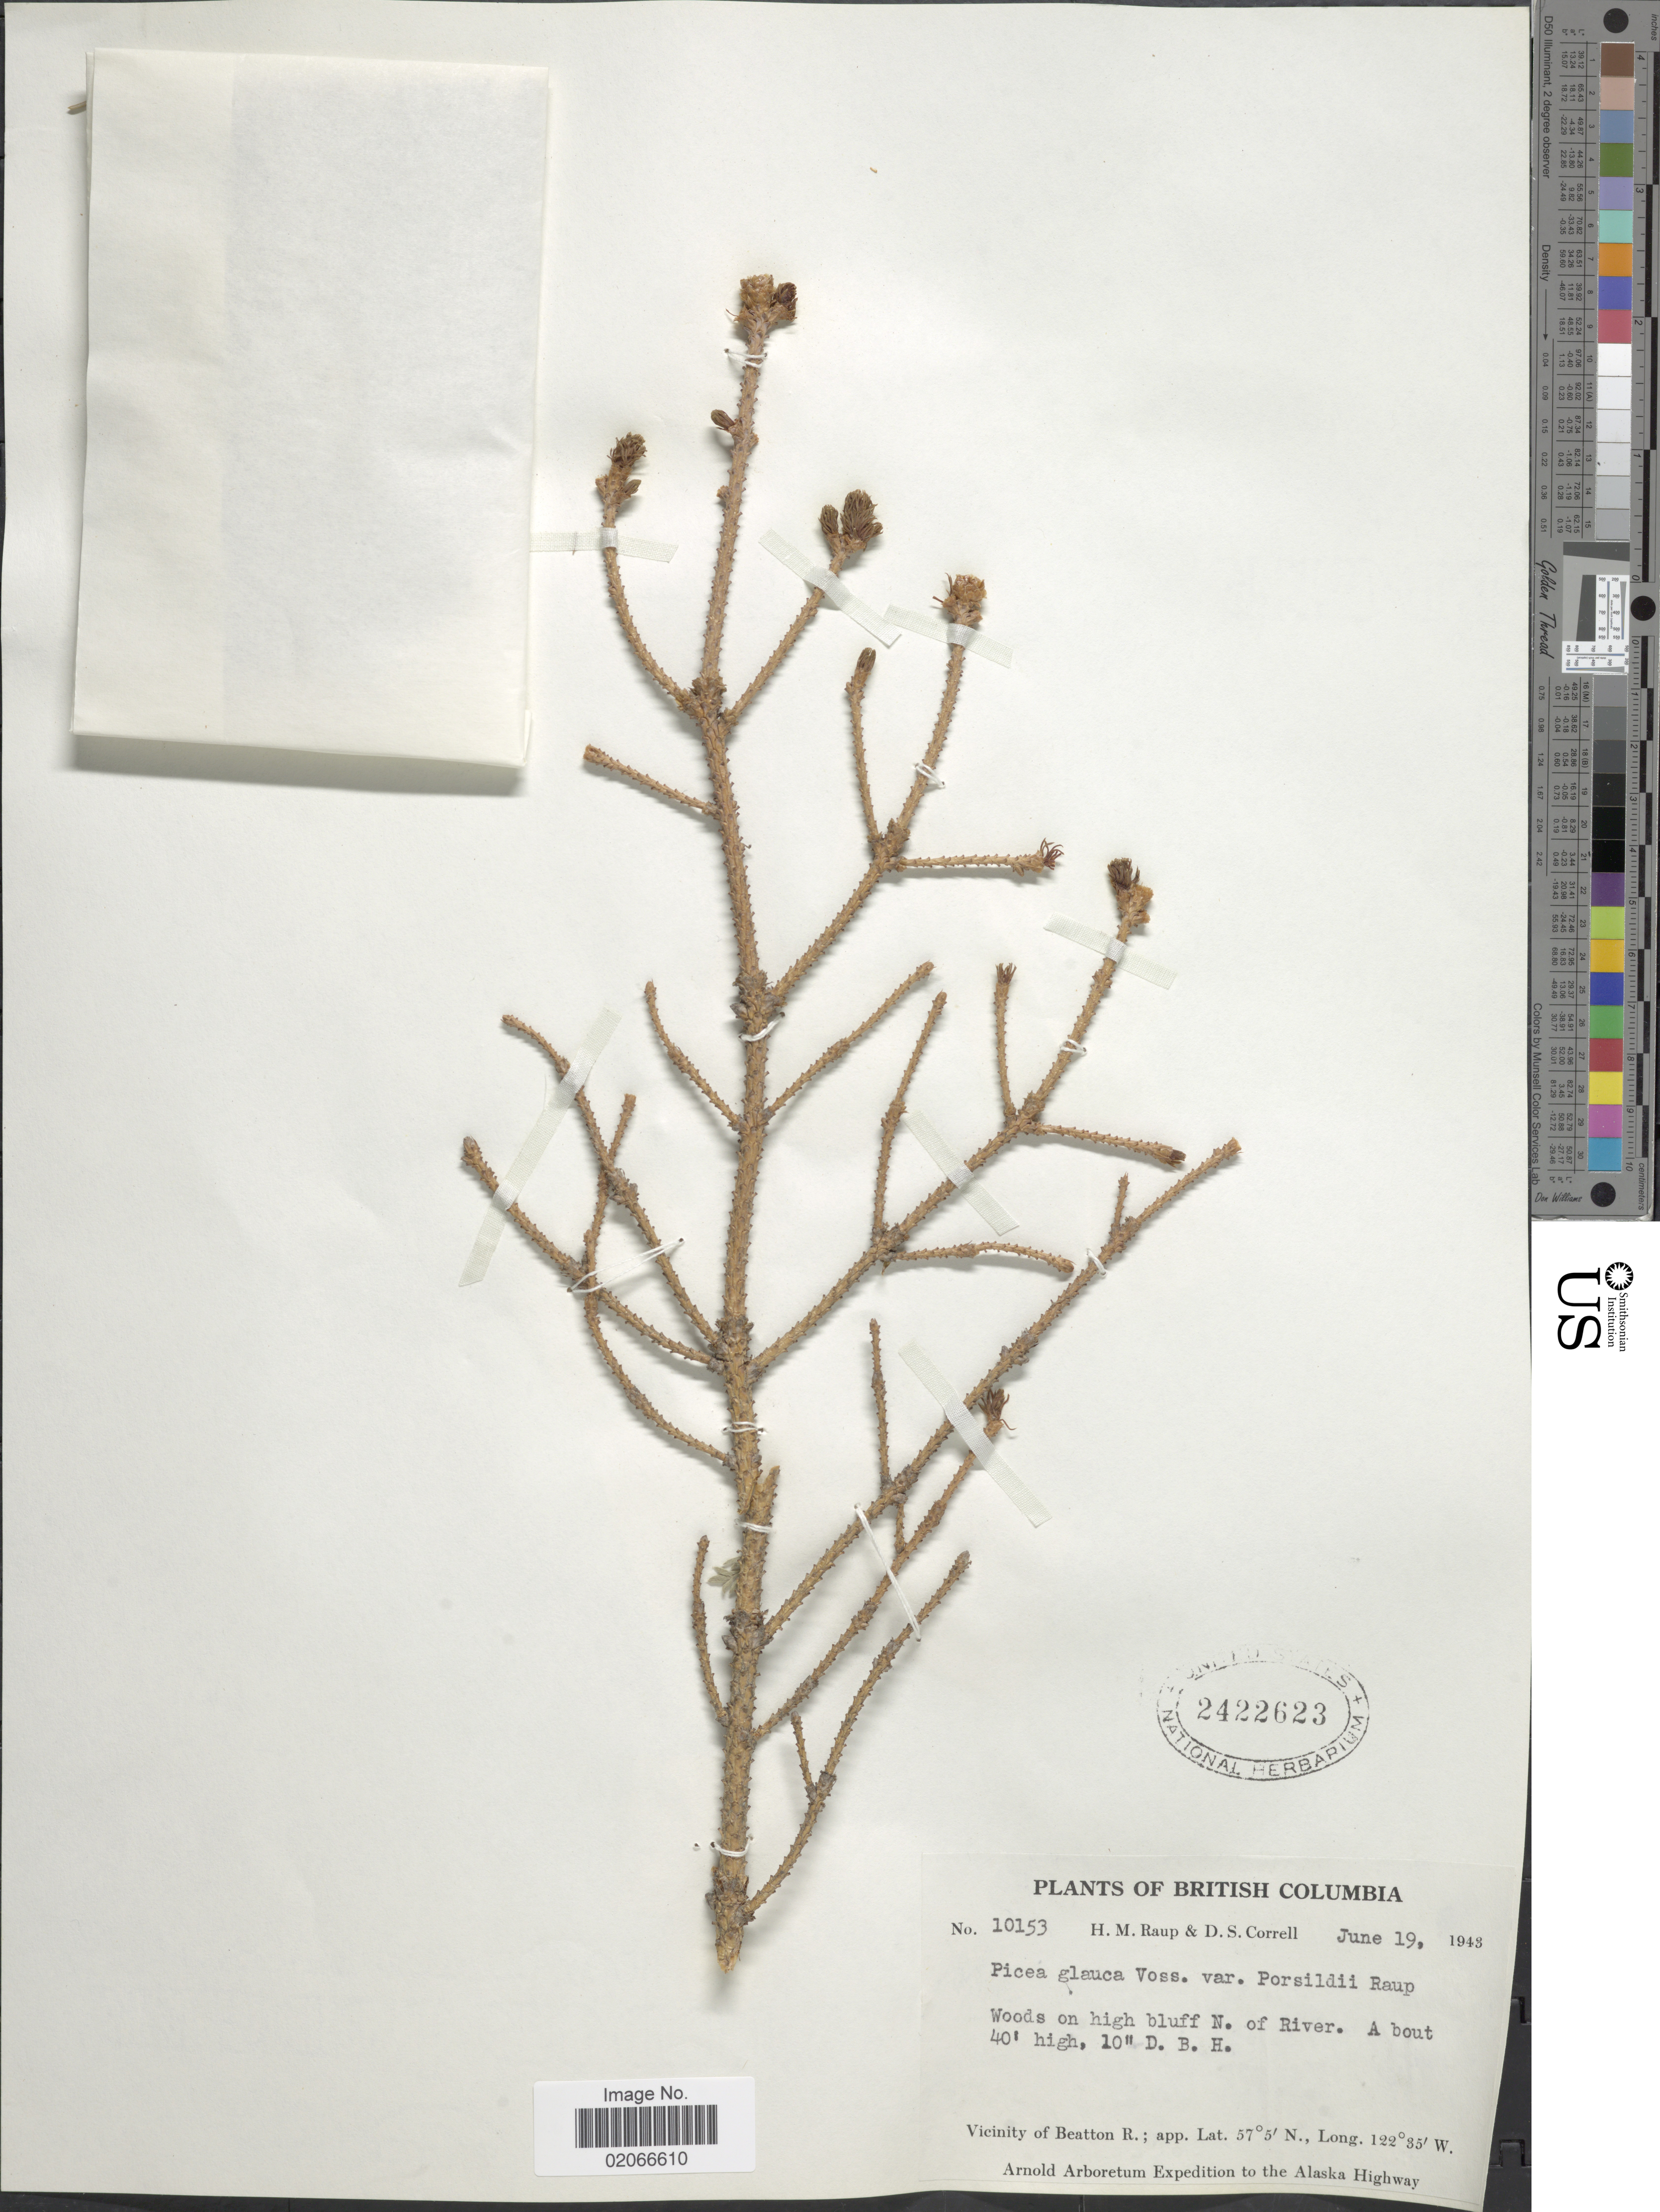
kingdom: Plantae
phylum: Tracheophyta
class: Pinopsida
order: Pinales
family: Pinaceae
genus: Picea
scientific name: Picea glauca var. porsildii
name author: Raup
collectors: H. Raup & D. S. Correll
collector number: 10153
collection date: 1943-06-19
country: Canada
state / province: British Columbia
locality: Woods on high bluff N. of River, vicinity of Beatton R.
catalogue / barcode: US 2422623